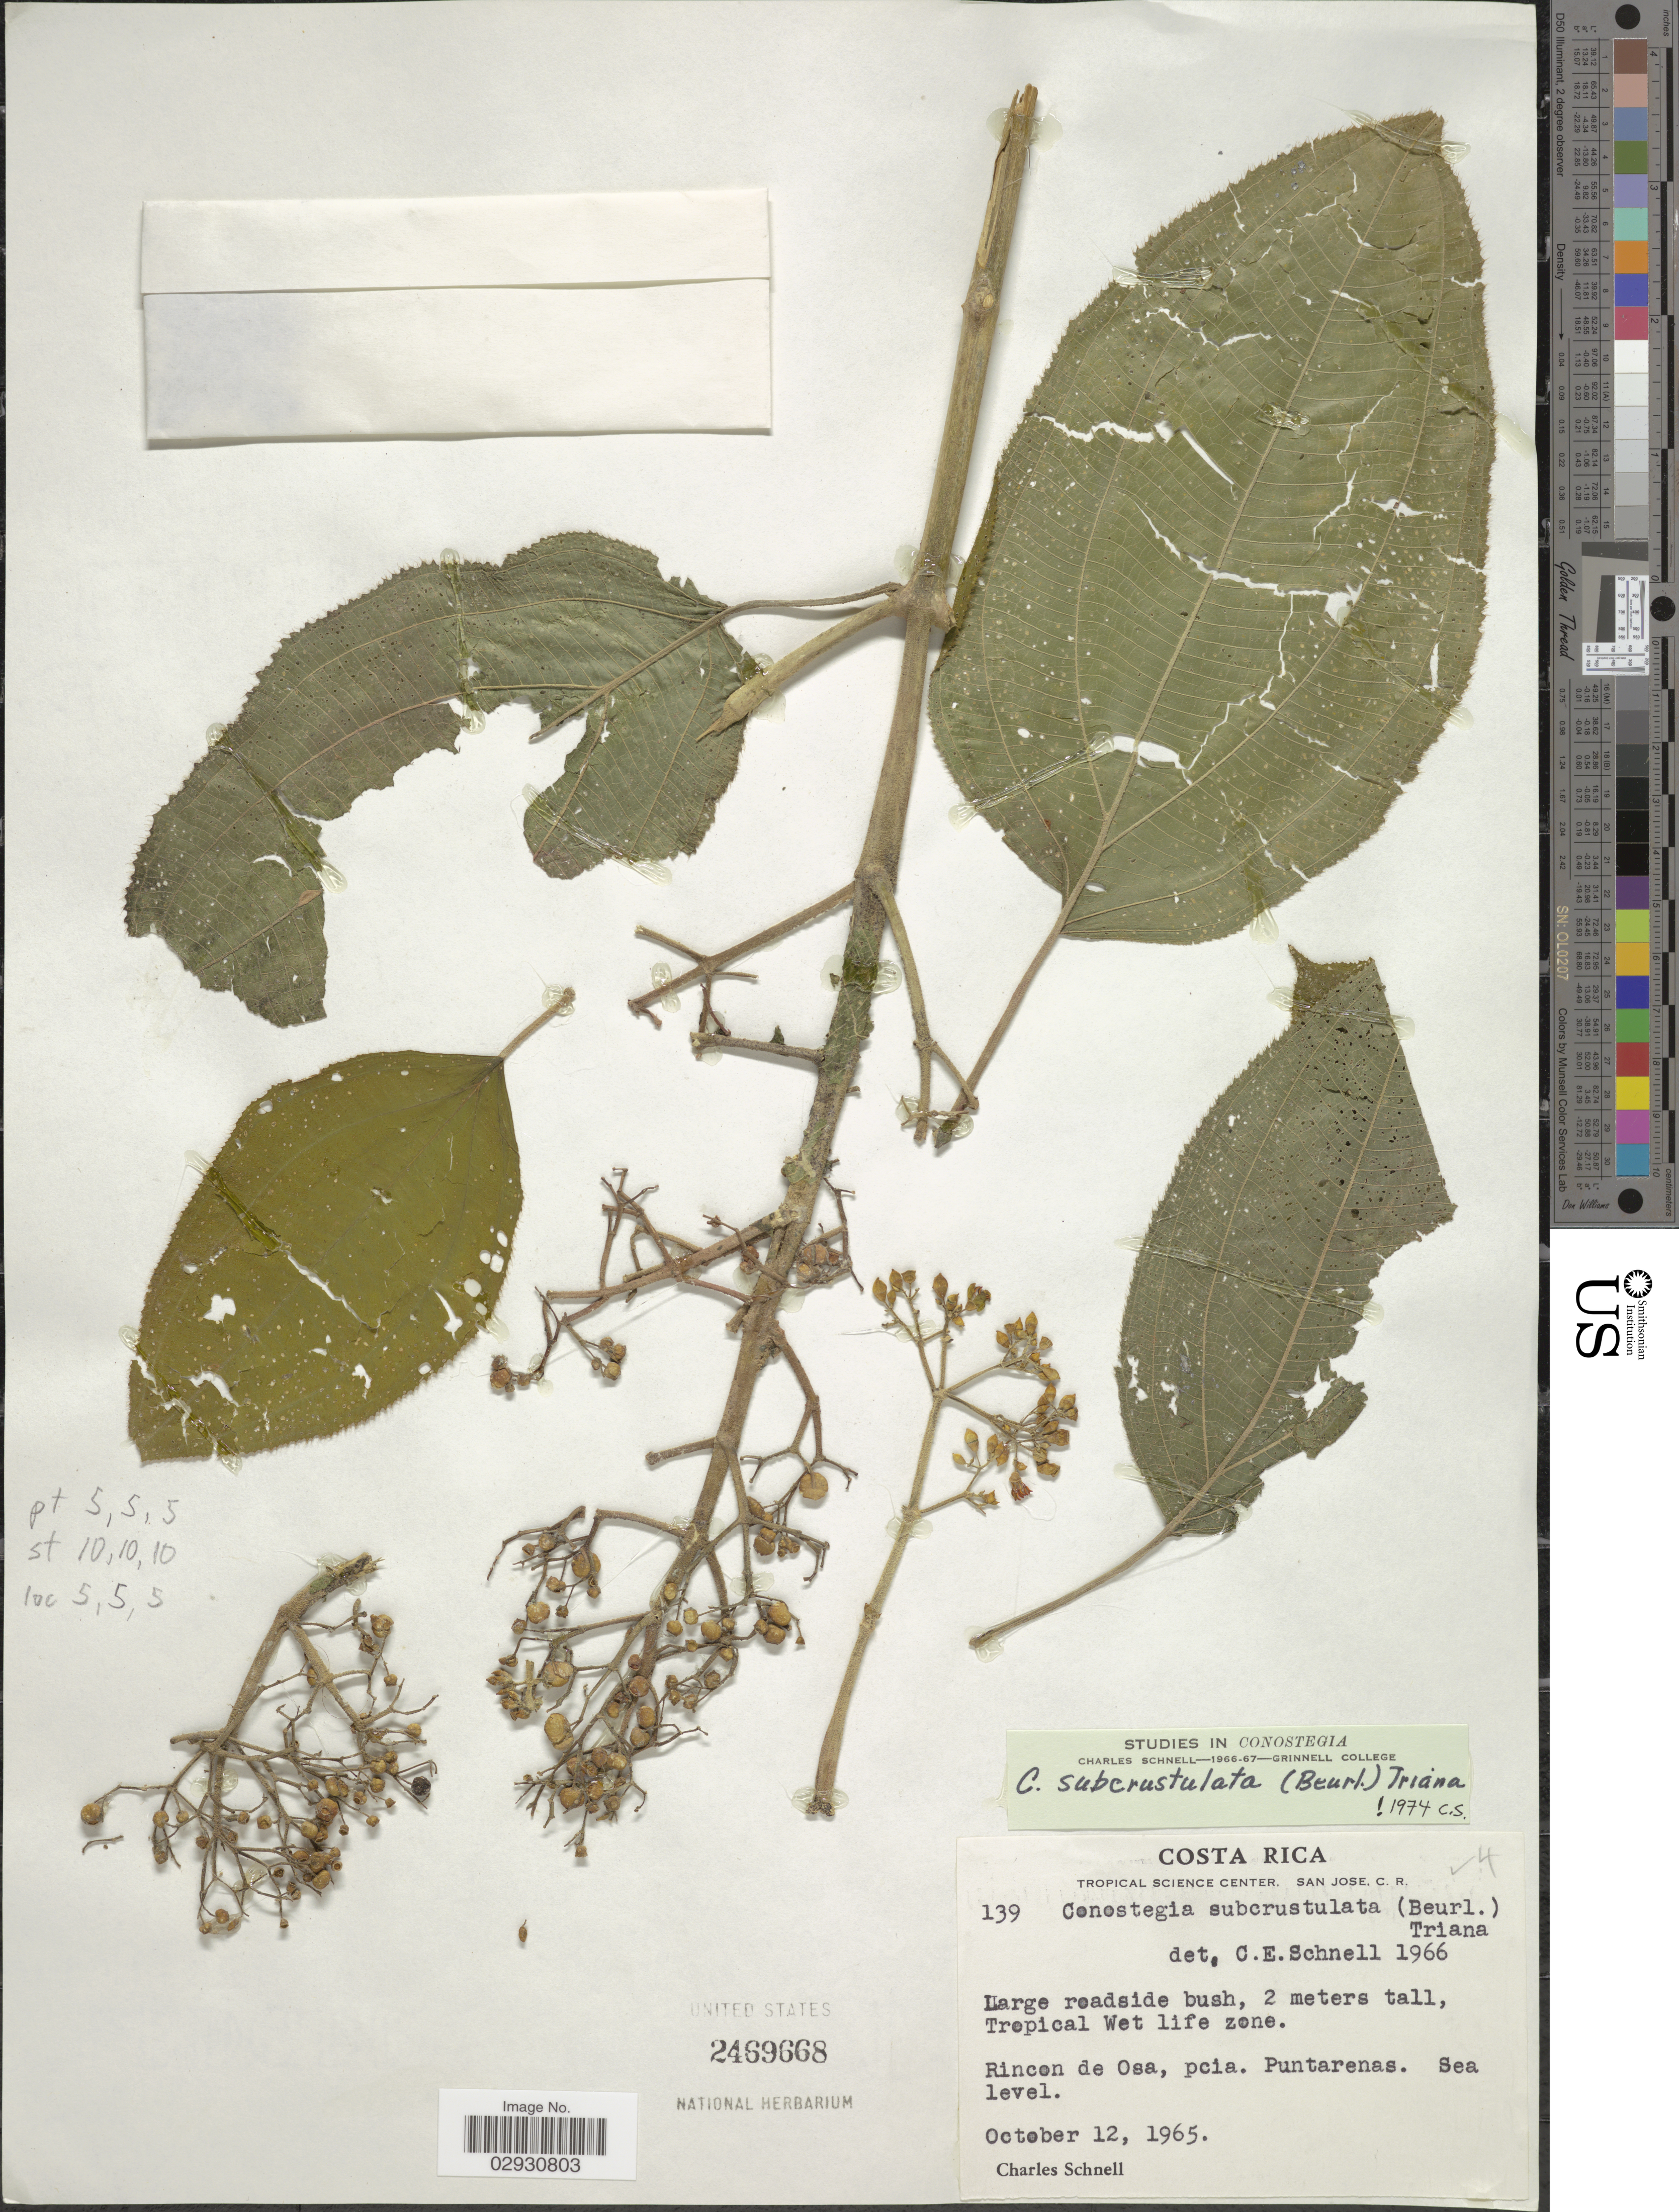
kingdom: Plantae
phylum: Tracheophyta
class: Magnoliopsida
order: Myrtales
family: Melastomataceae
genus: Conostegia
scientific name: Conostegia subcrustulata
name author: (Beurl.) Triana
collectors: C. Schnell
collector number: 139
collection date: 1965-10-12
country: Costa Rica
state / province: Puntarenas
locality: Tropical Wet life zone. Rincon de Osa, pcia. Puntarenas.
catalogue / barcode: US 2469668